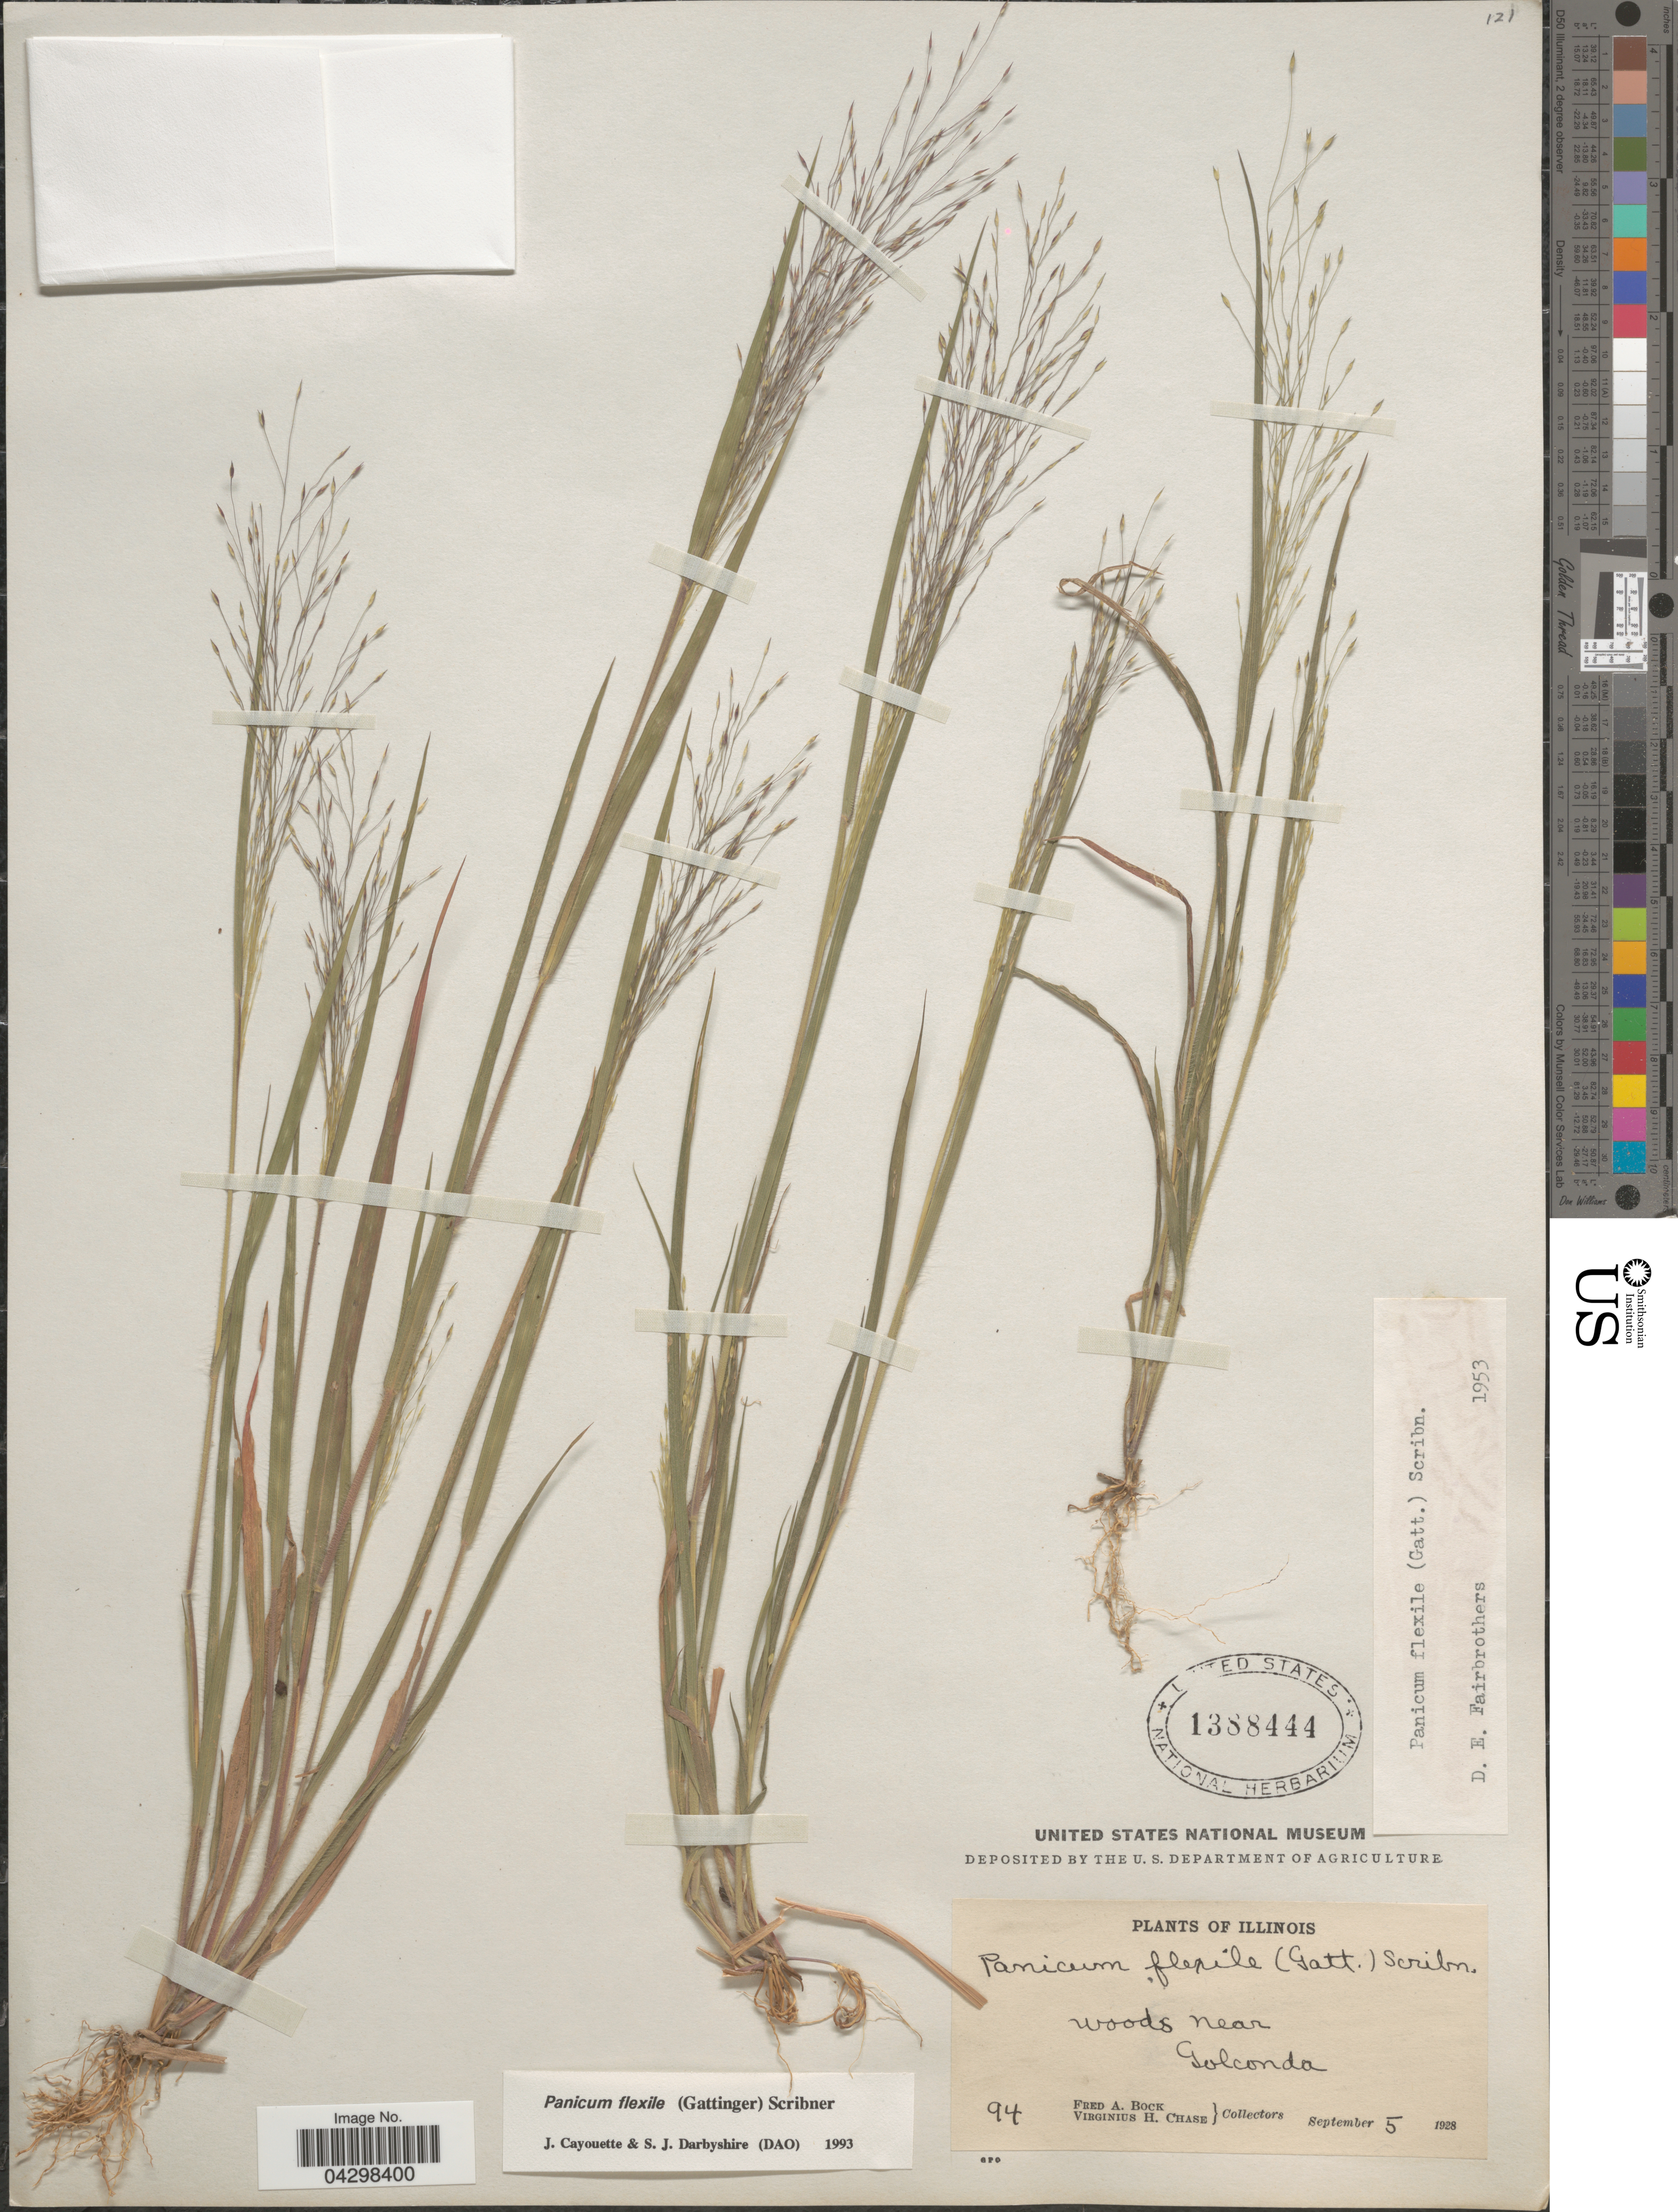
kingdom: Plantae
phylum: Tracheophyta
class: Liliopsida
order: Poales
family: Poaceae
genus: Panicum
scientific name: Panicum flexile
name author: (Gatt.) Scribn.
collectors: F. Bock & V. H. Chase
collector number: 94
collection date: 1928-09-05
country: United States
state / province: Illinois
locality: Woods near Golconda.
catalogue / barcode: US 1388444